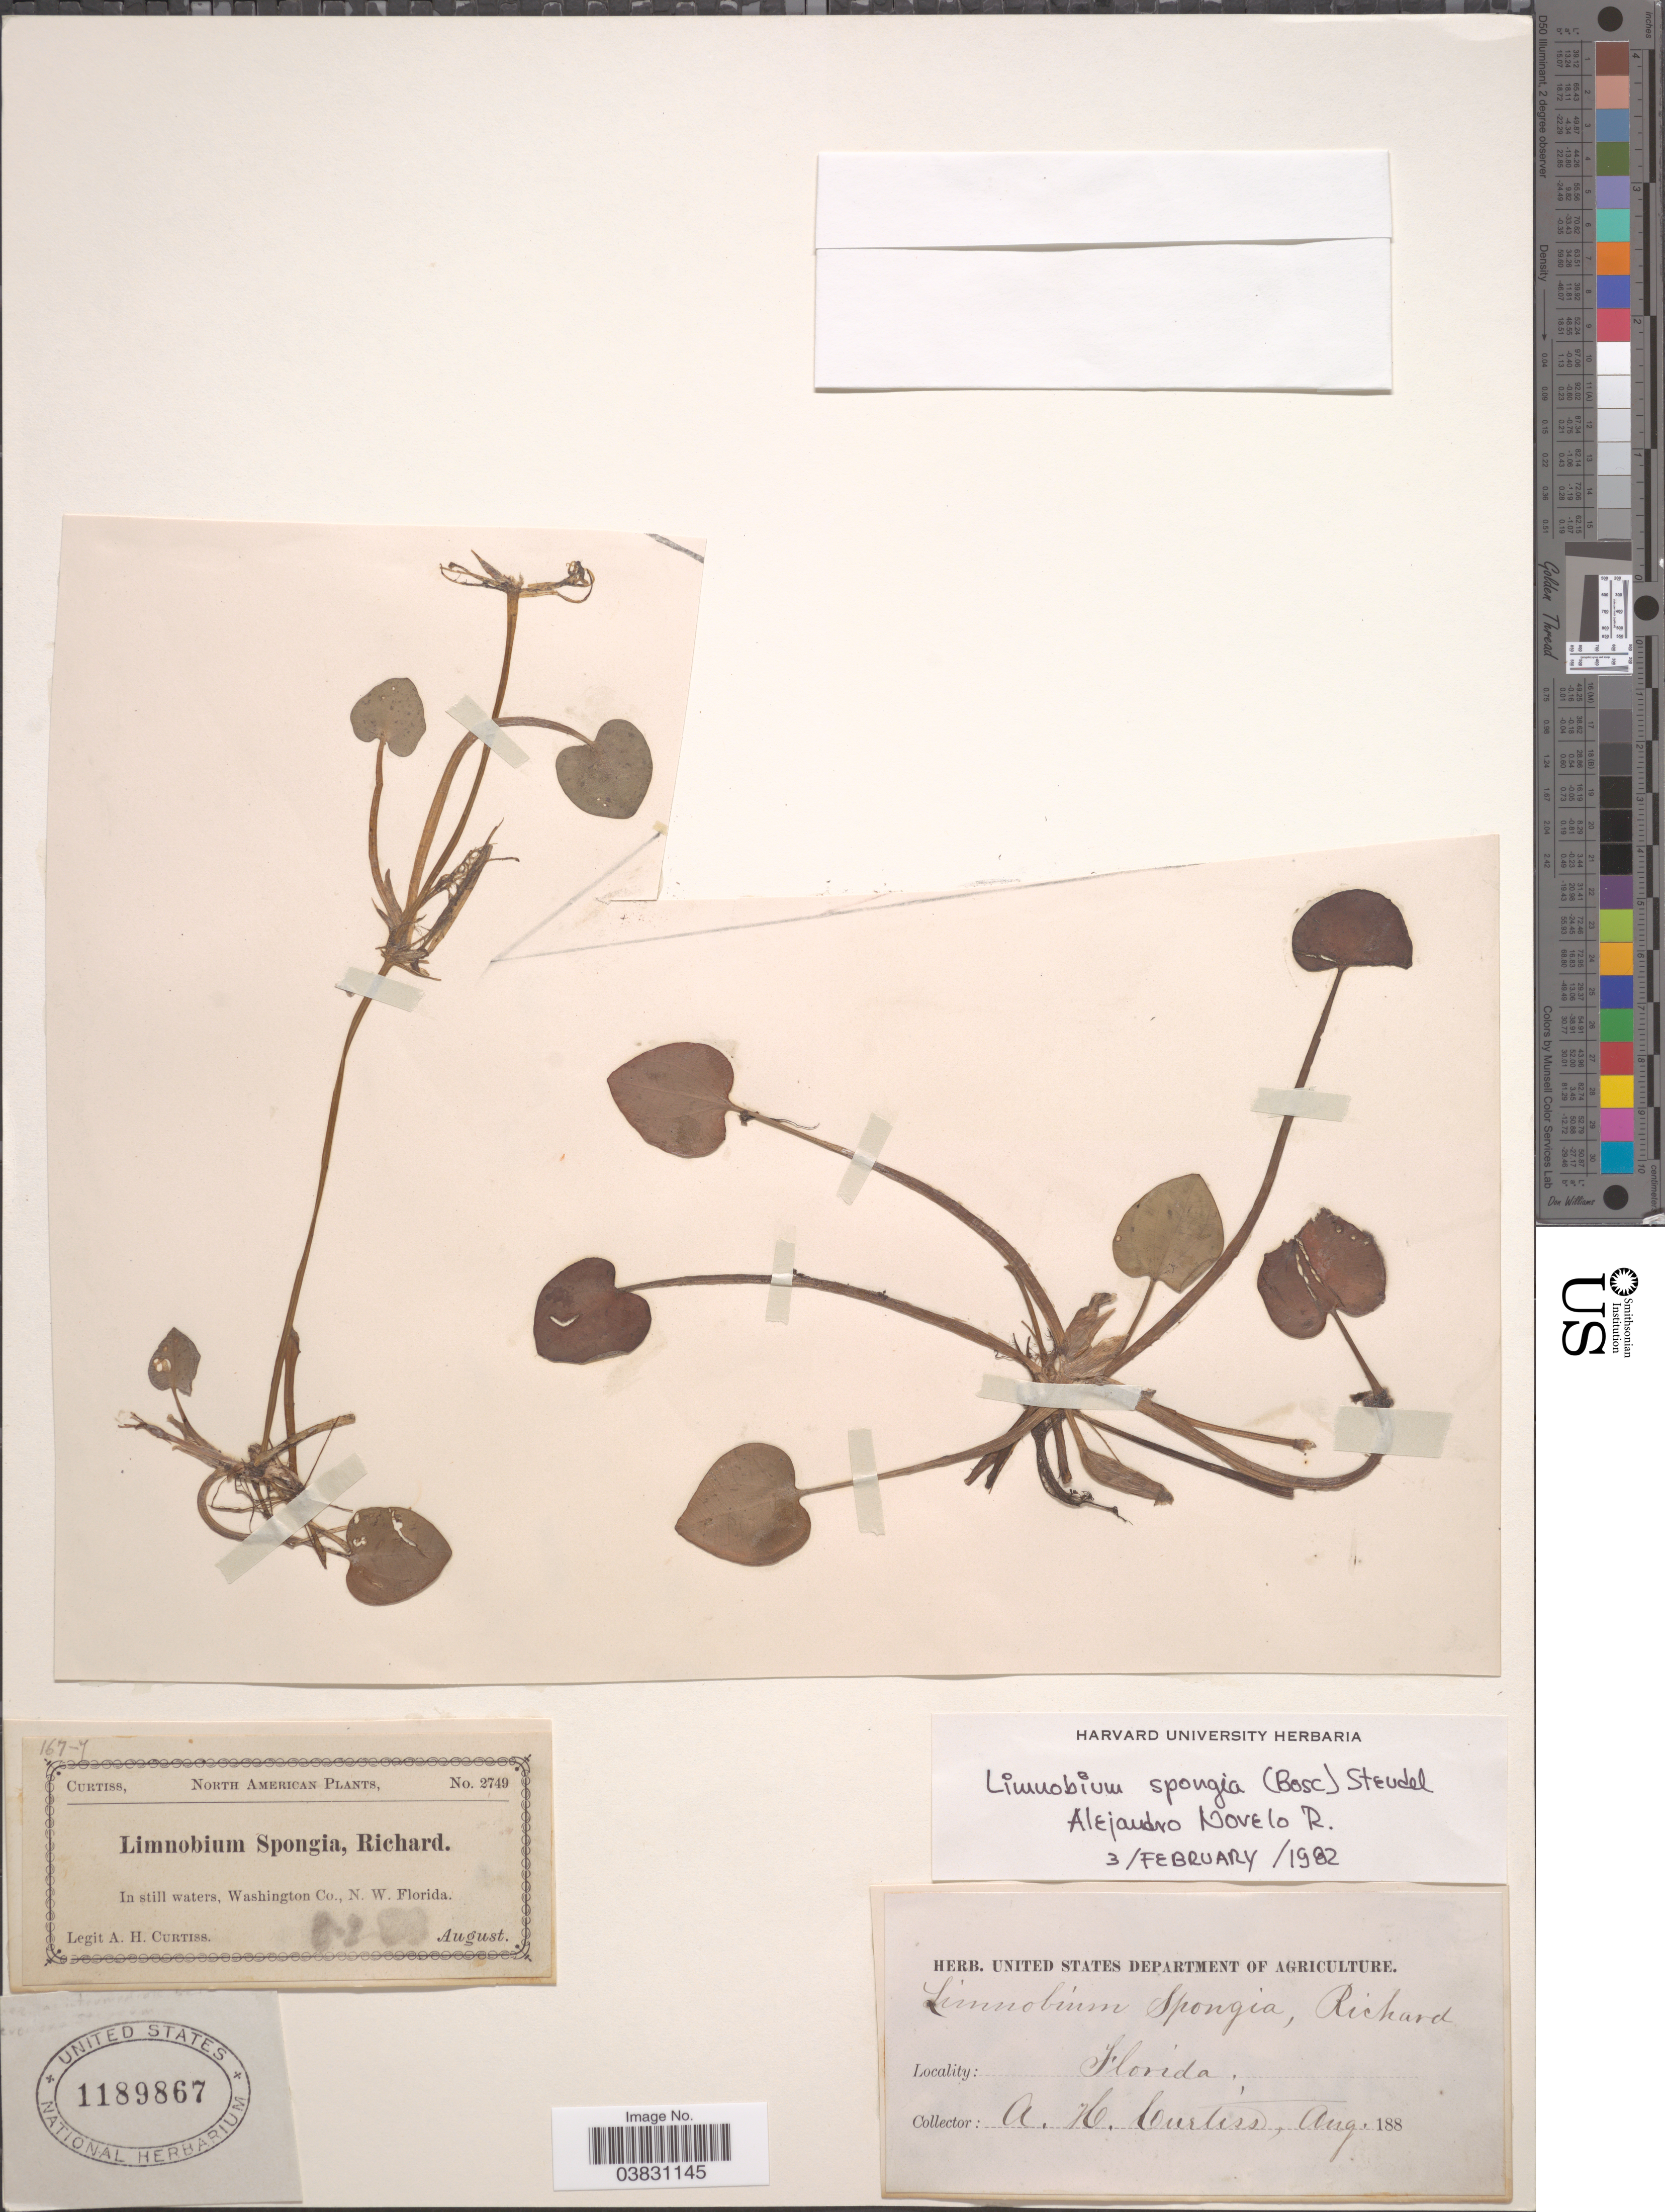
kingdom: Plantae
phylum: Tracheophyta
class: Liliopsida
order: Alismatales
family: Hydrocharitaceae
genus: Limnobium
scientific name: Limnobium spongia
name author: (Bosc) Rich. ex Steud.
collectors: A. H. Curtiss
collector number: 2749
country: United States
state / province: Florida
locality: In still waters, Washington Co., N.W. Florida.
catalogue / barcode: US 1189867